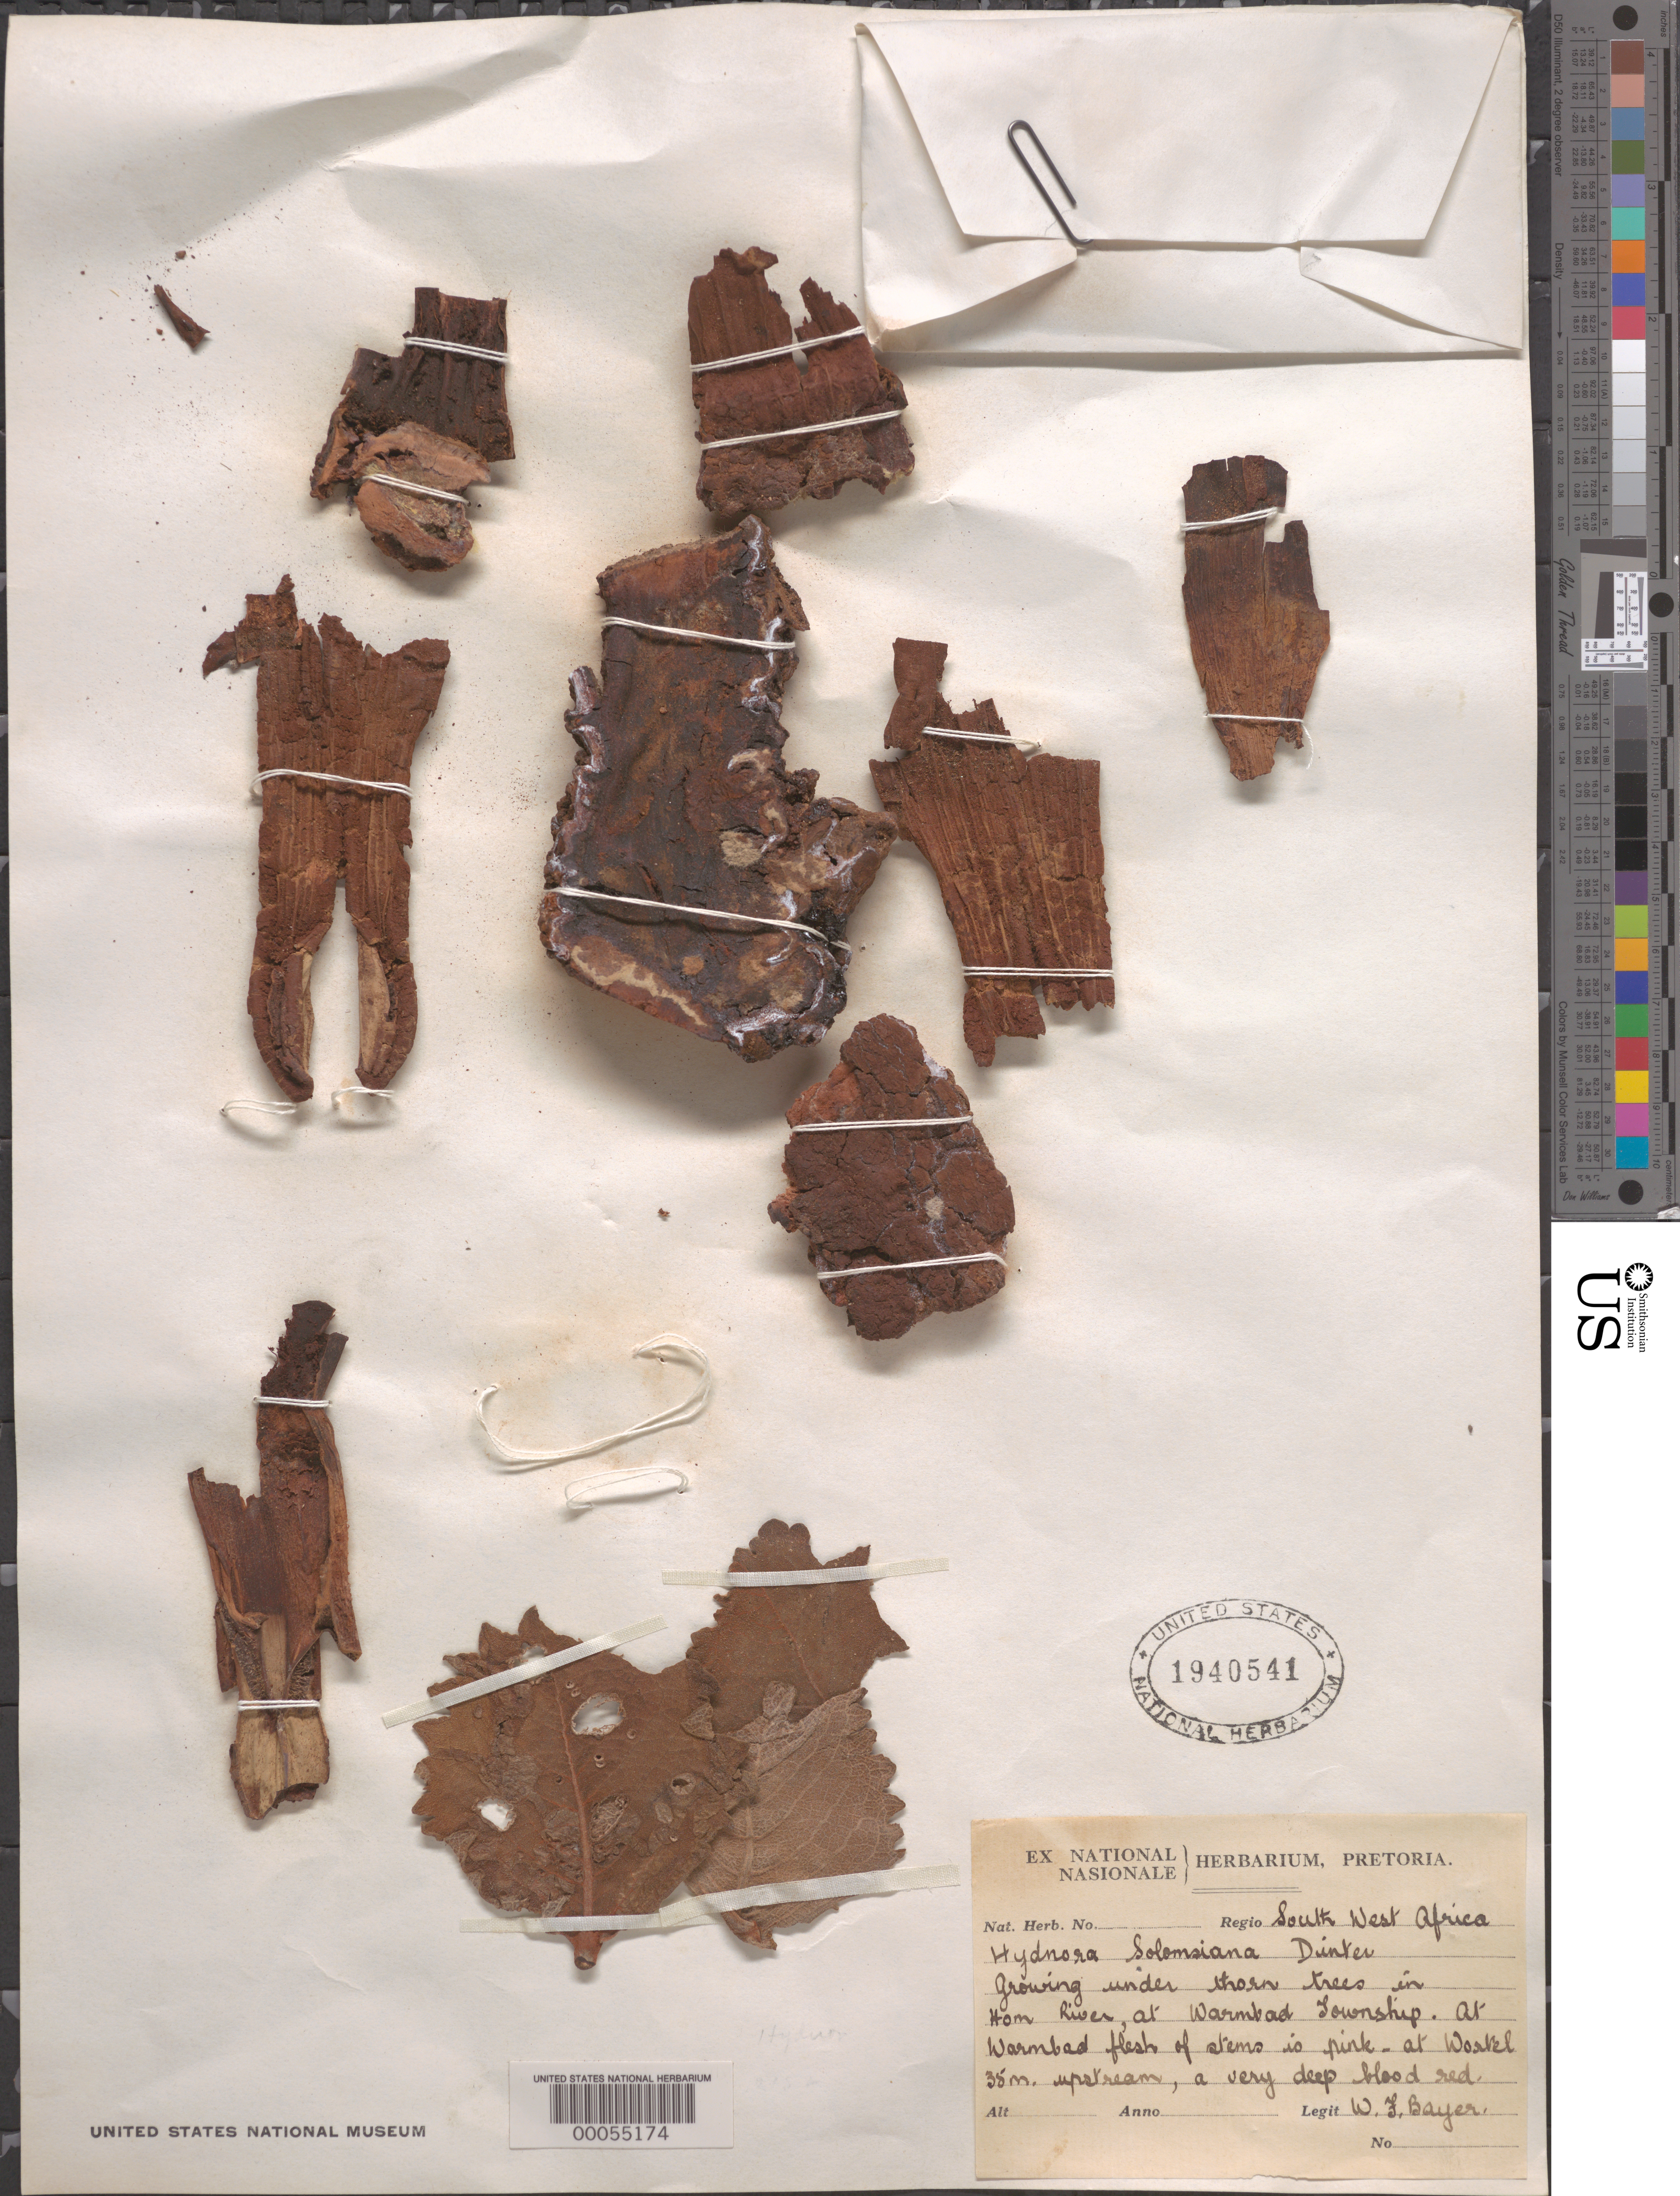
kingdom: Plantae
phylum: Tracheophyta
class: Magnoliopsida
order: Piperales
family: Hydnoraceae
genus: Hydnora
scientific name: Hydnora solmsiana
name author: Dinter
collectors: W. Bayer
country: Namibia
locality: Regio South West Africa. In Hom River, at Warmbad Township. At Warmbad_ At Wortel 35m. upstream.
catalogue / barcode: US 1940541